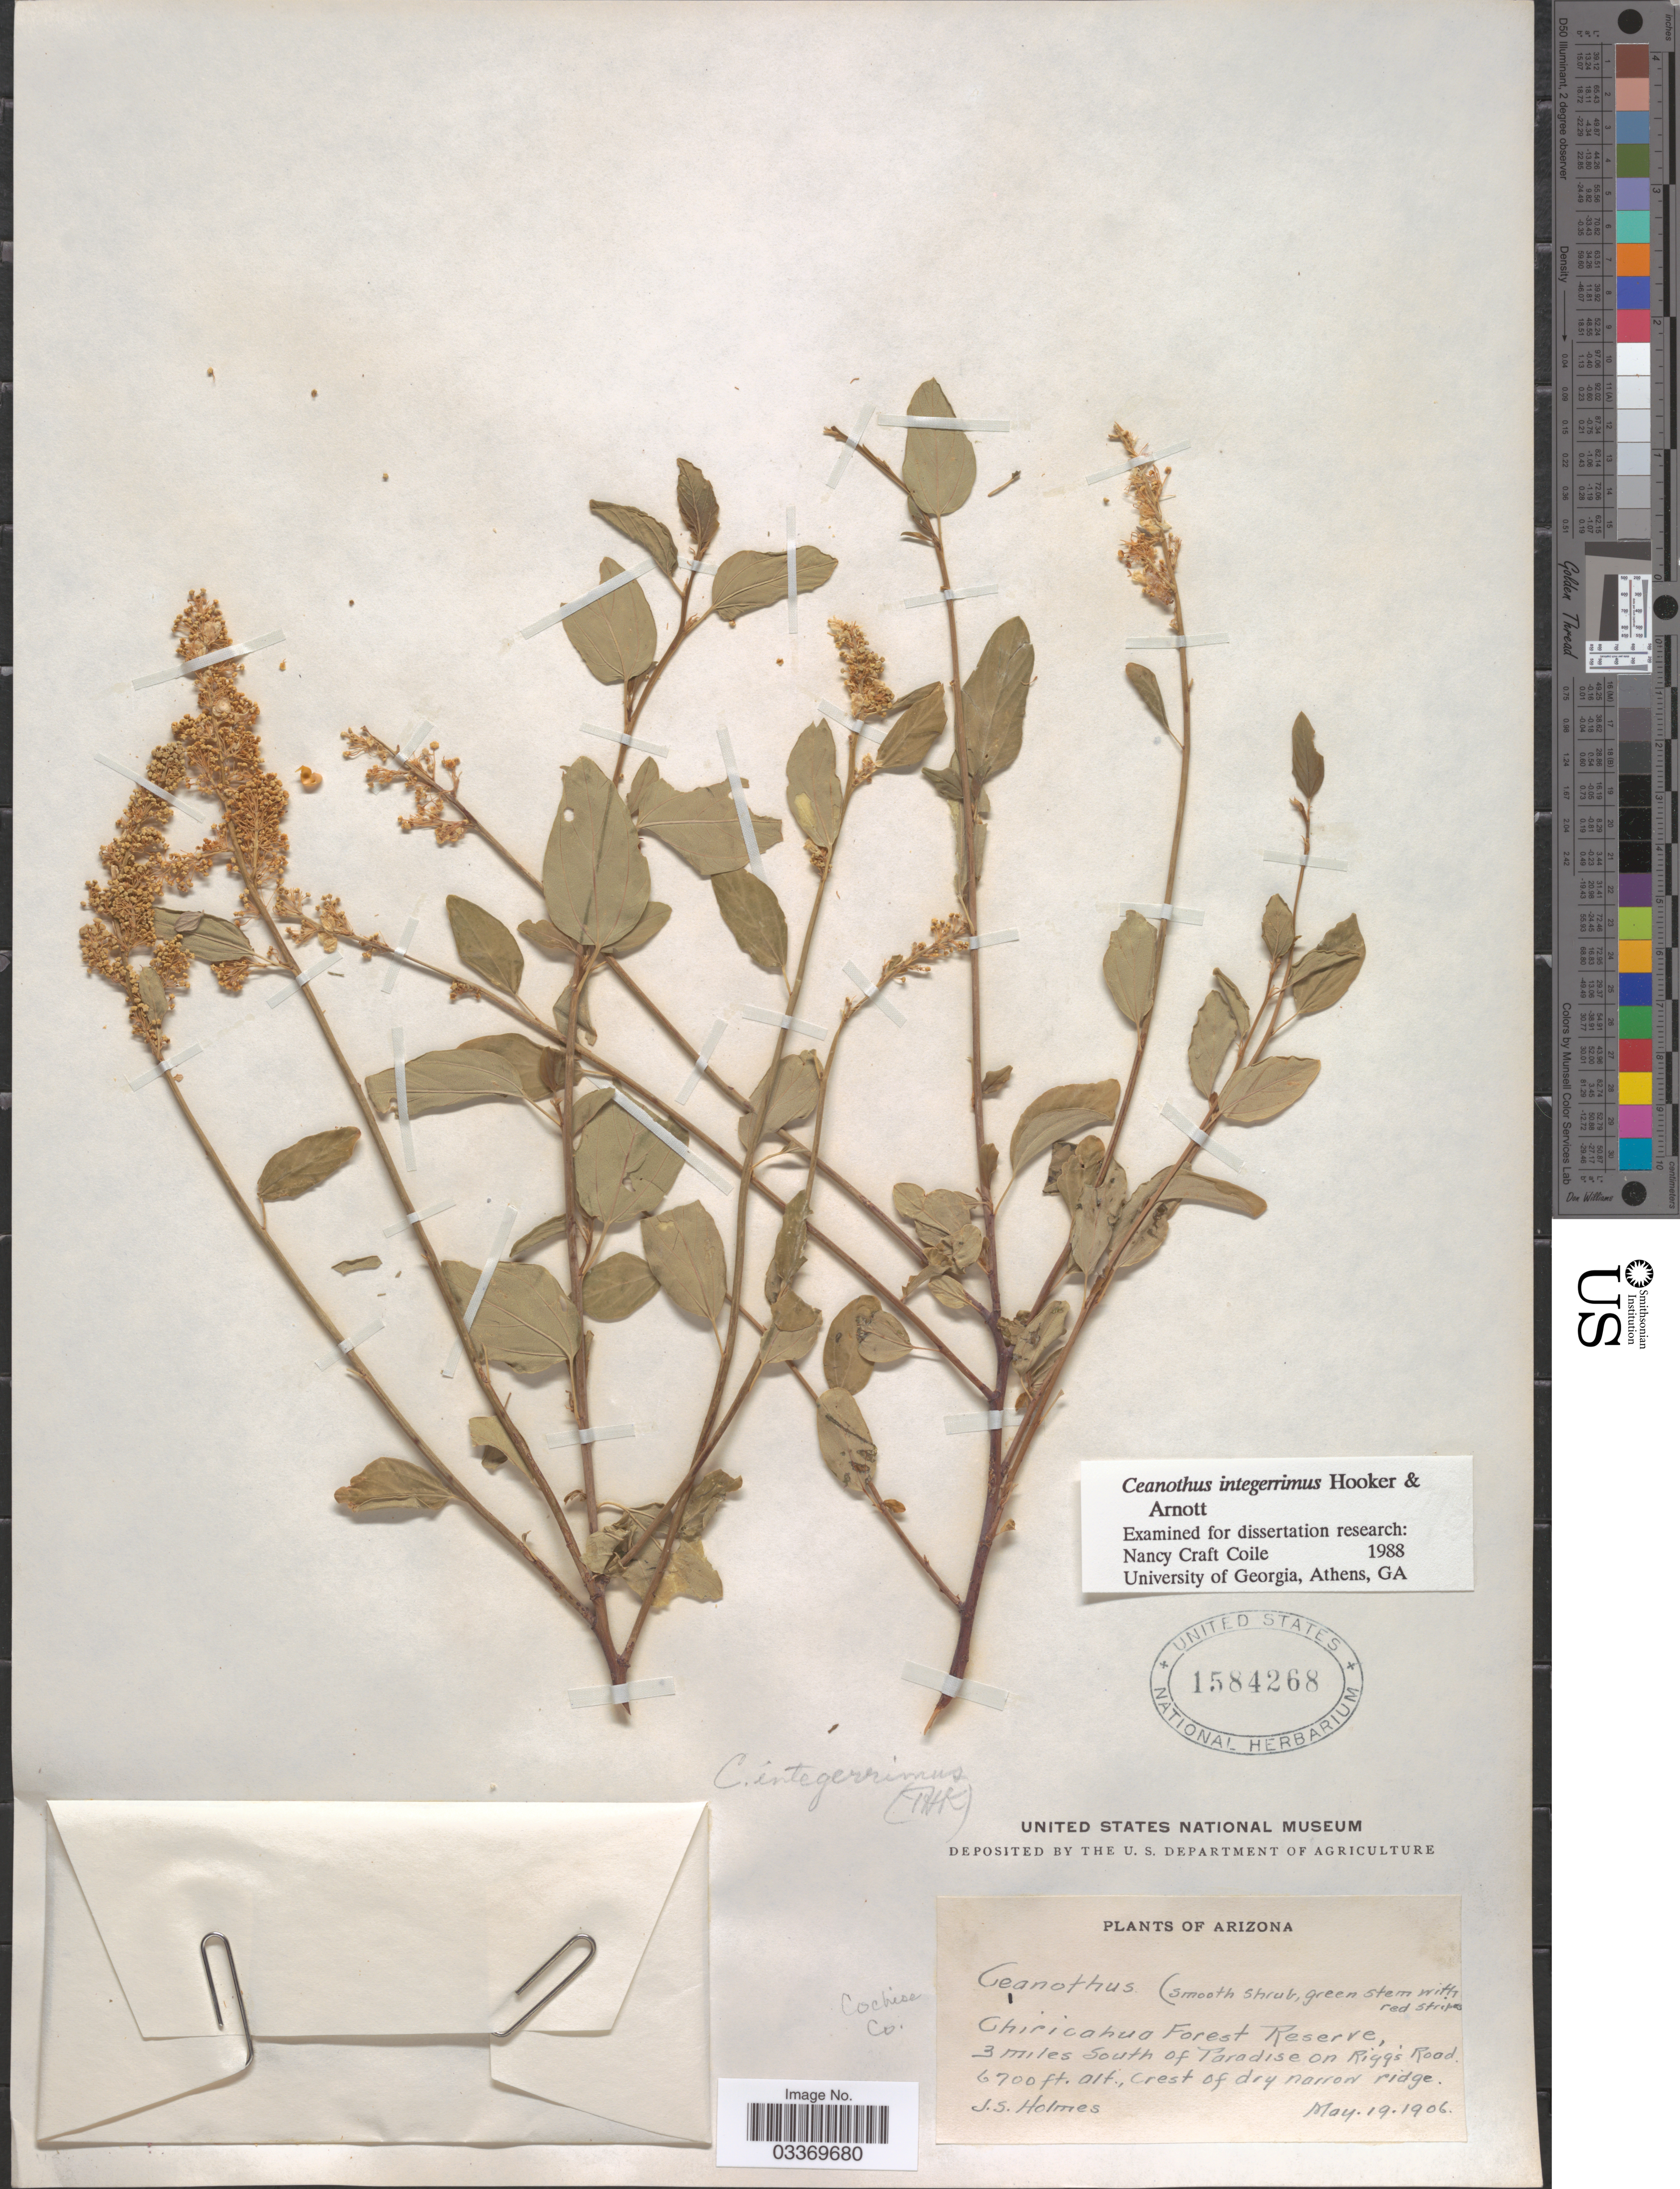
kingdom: Plantae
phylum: Tracheophyta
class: Magnoliopsida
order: Rosales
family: Rhamnaceae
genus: Ceanothus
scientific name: Ceanothus integerrimus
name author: Hook. & Arn.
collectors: J. Holmes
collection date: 1906-05-19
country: United States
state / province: Arizona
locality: Chiricahua Forest Reserve, 3 miles south of Paradise on Rigg's Road. Cochise Co.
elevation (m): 2042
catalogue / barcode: US 1584268